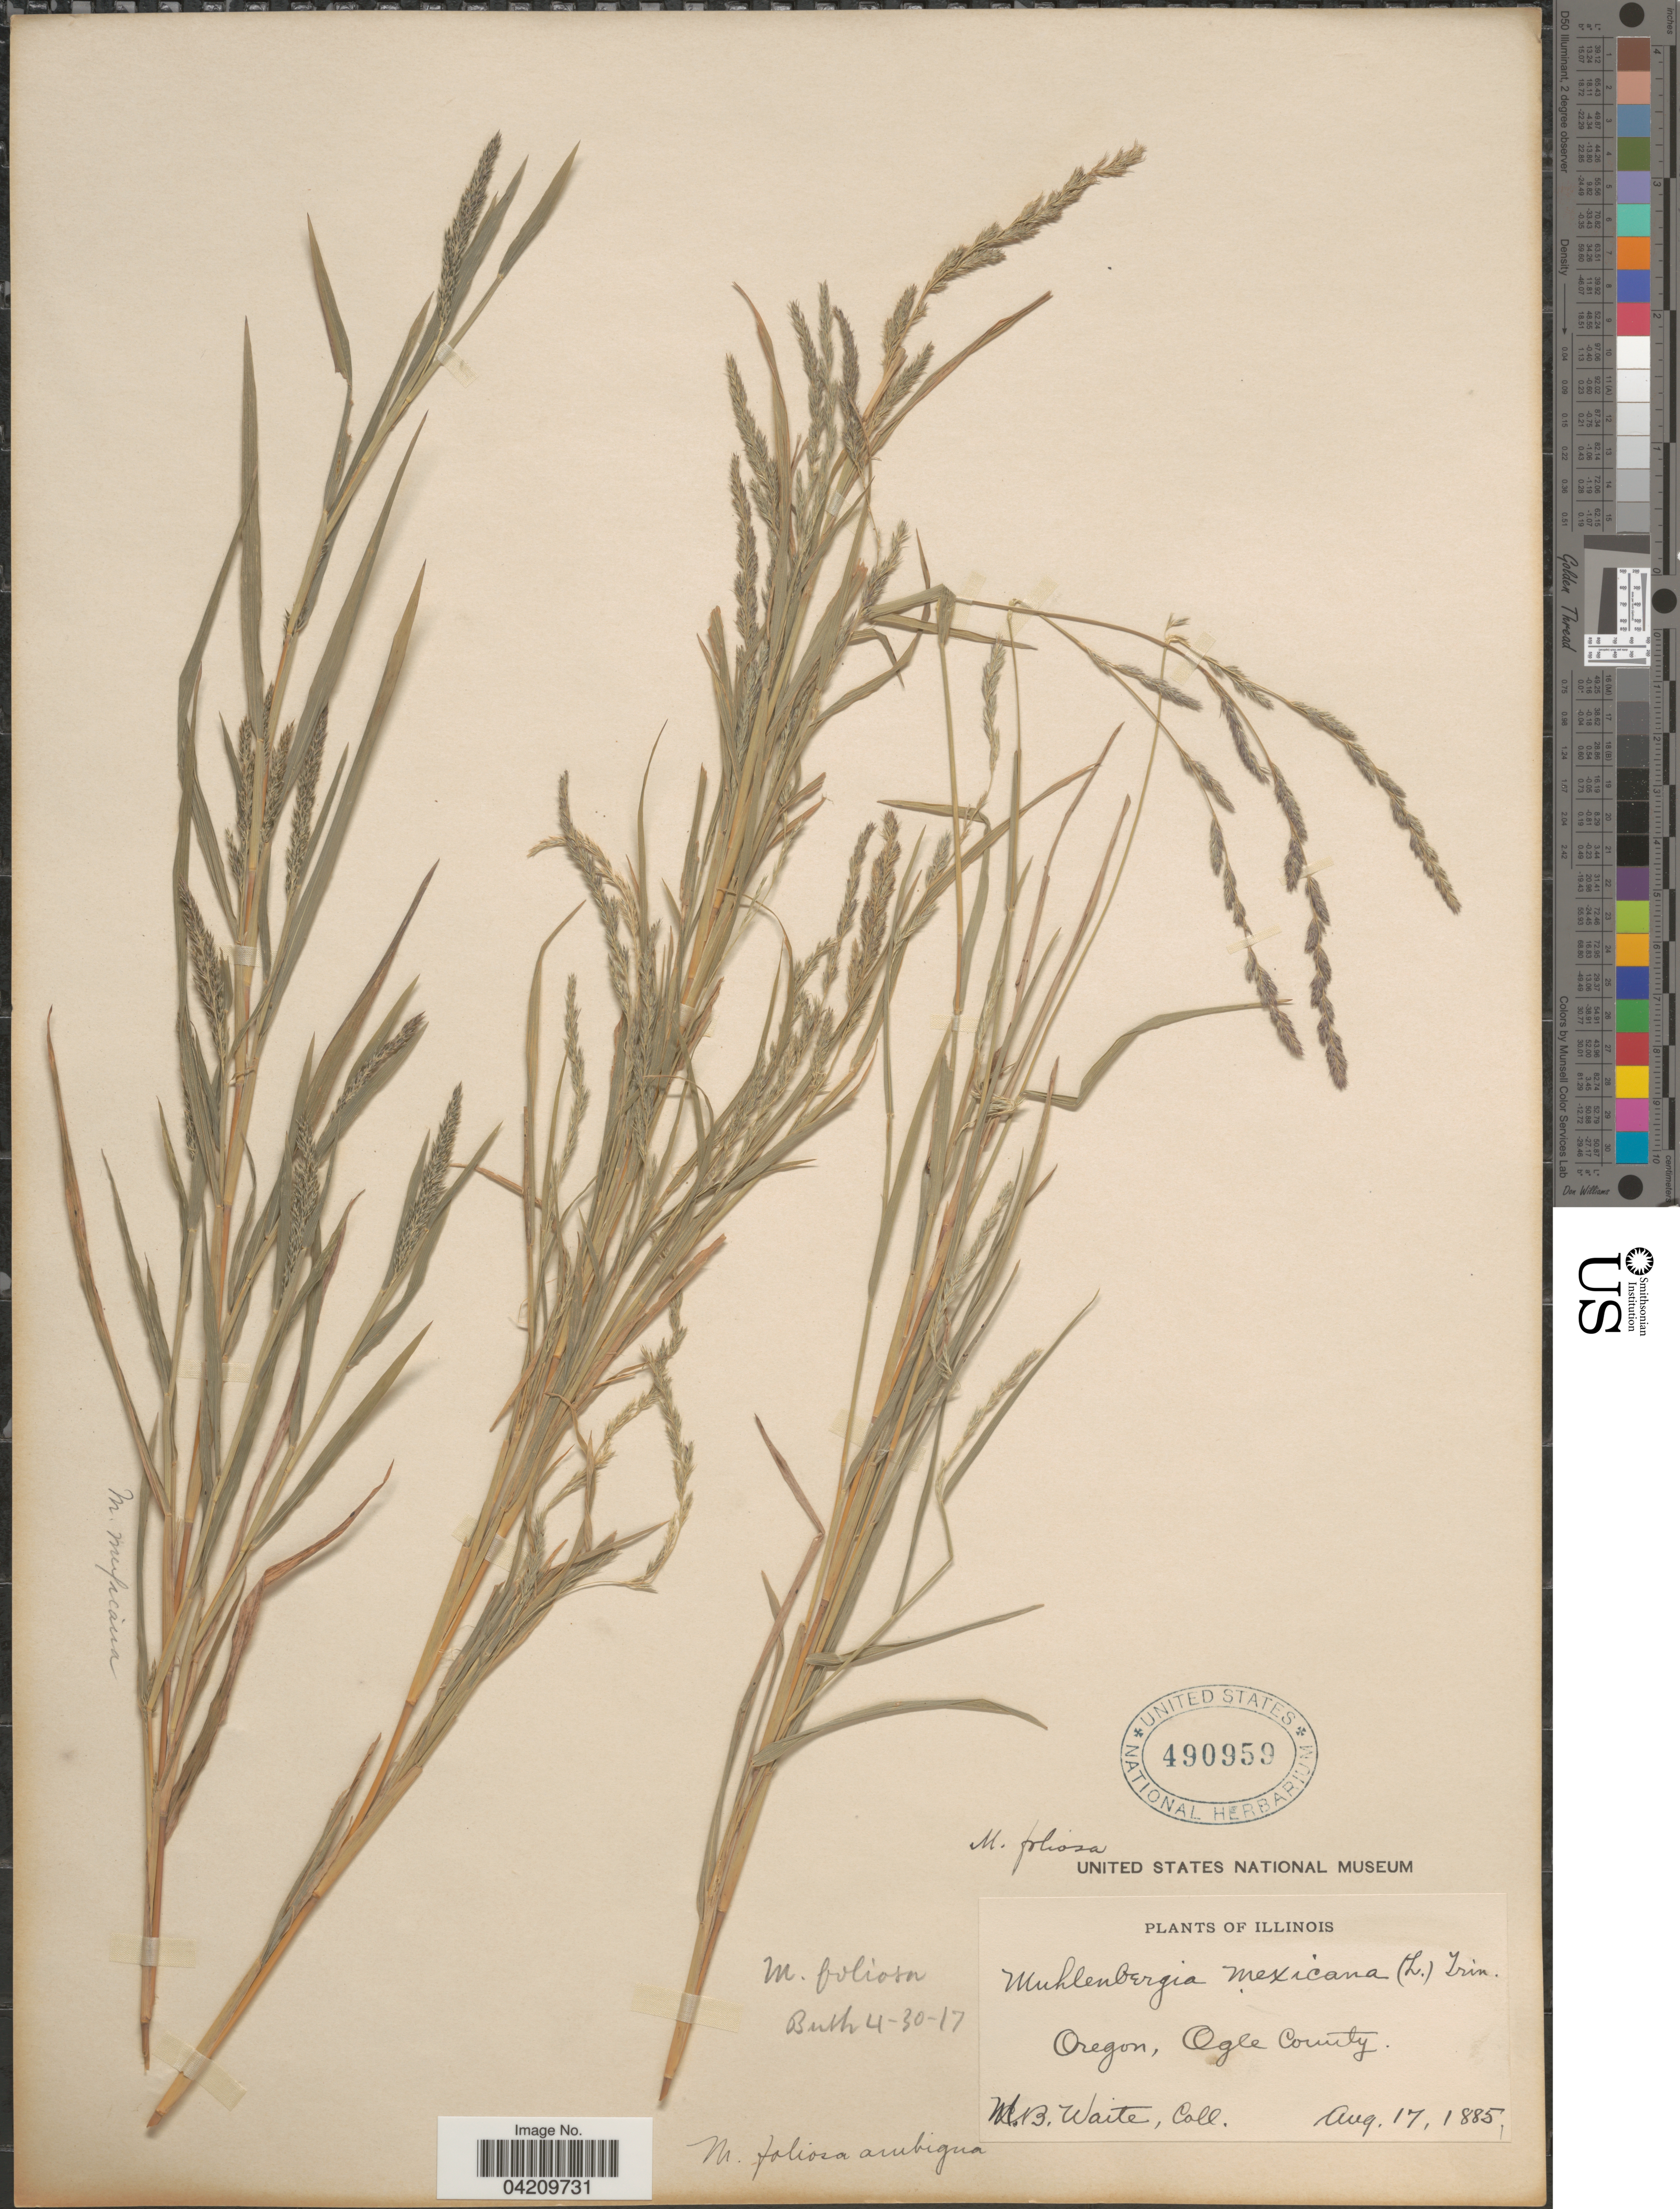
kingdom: Plantae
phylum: Tracheophyta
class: Liliopsida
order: Poales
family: Poaceae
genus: Muhlenbergia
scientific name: Muhlenbergia mexicana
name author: (L.) Trin.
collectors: M. B. Waite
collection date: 1885-08-17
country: United States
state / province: Illinois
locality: Oregon, Ogle County.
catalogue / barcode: US 490959